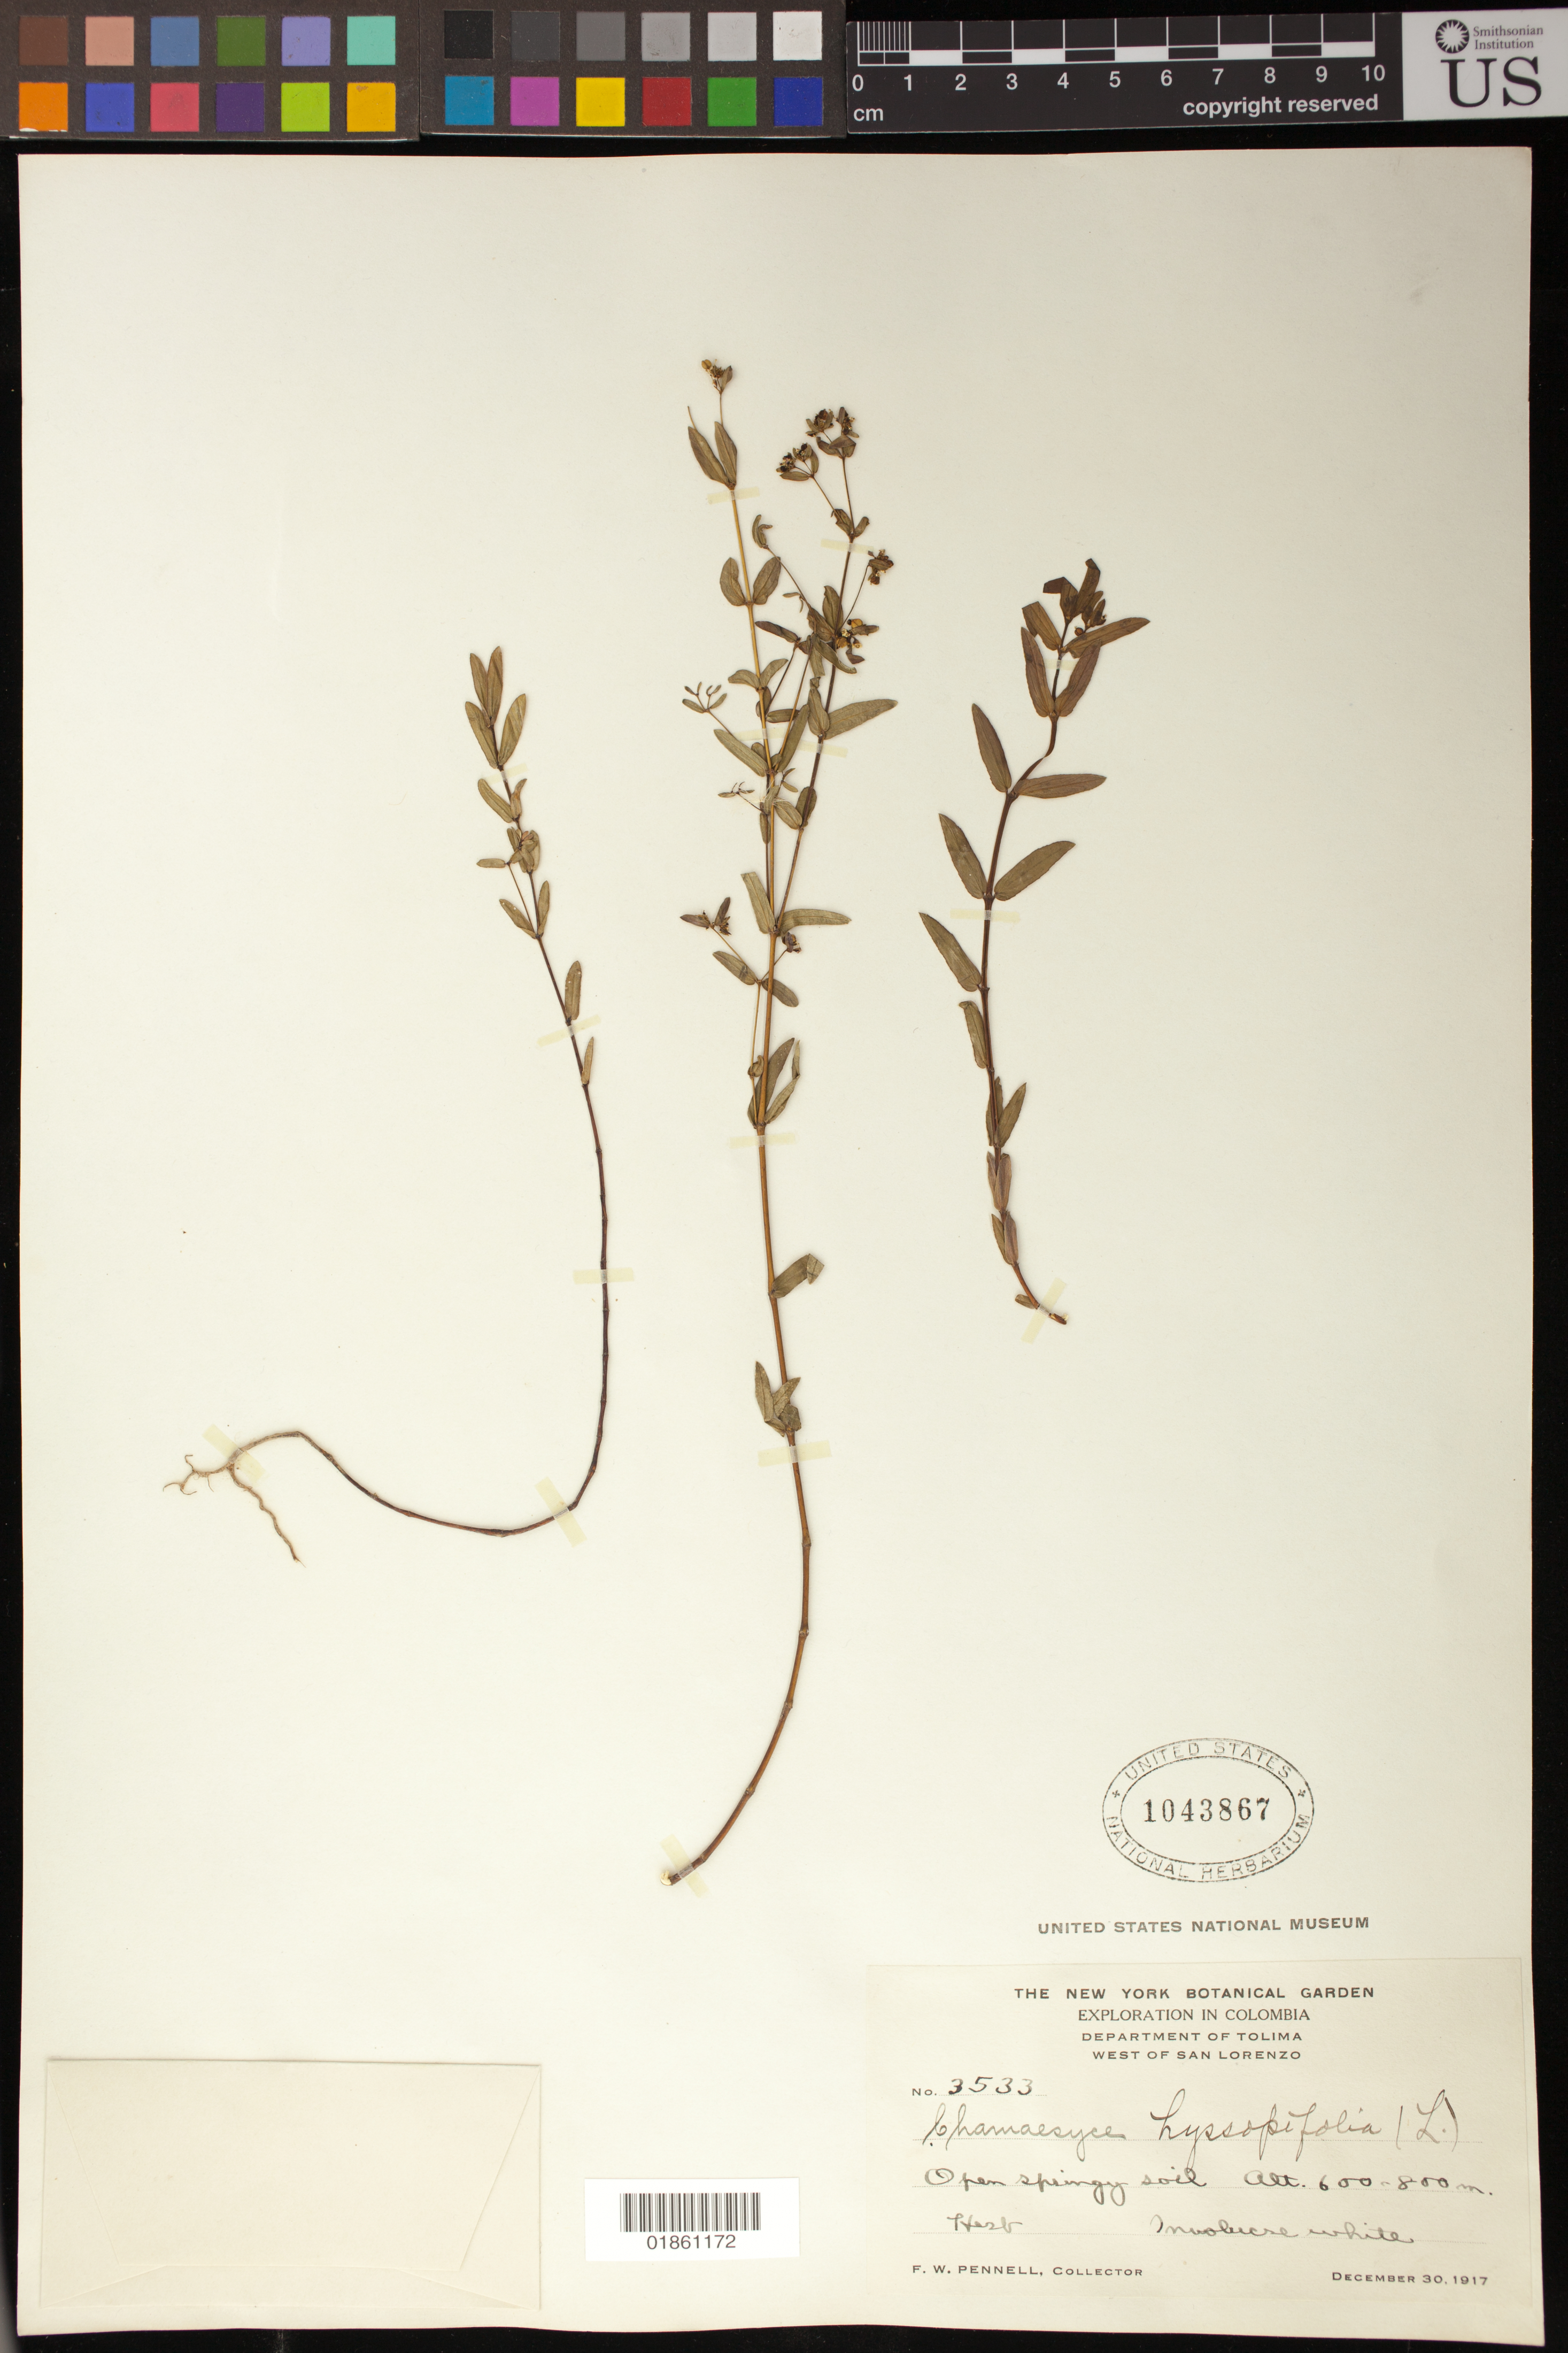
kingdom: Plantae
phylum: Tracheophyta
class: Magnoliopsida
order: Malpighiales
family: Euphorbiaceae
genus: Euphorbia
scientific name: Euphorbia hyssopifolia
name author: L.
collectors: F. W. Pennell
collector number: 3533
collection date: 1917-12-30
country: Colombia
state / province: Tolima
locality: West of San Lorenzo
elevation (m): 600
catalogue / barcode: US 1043867